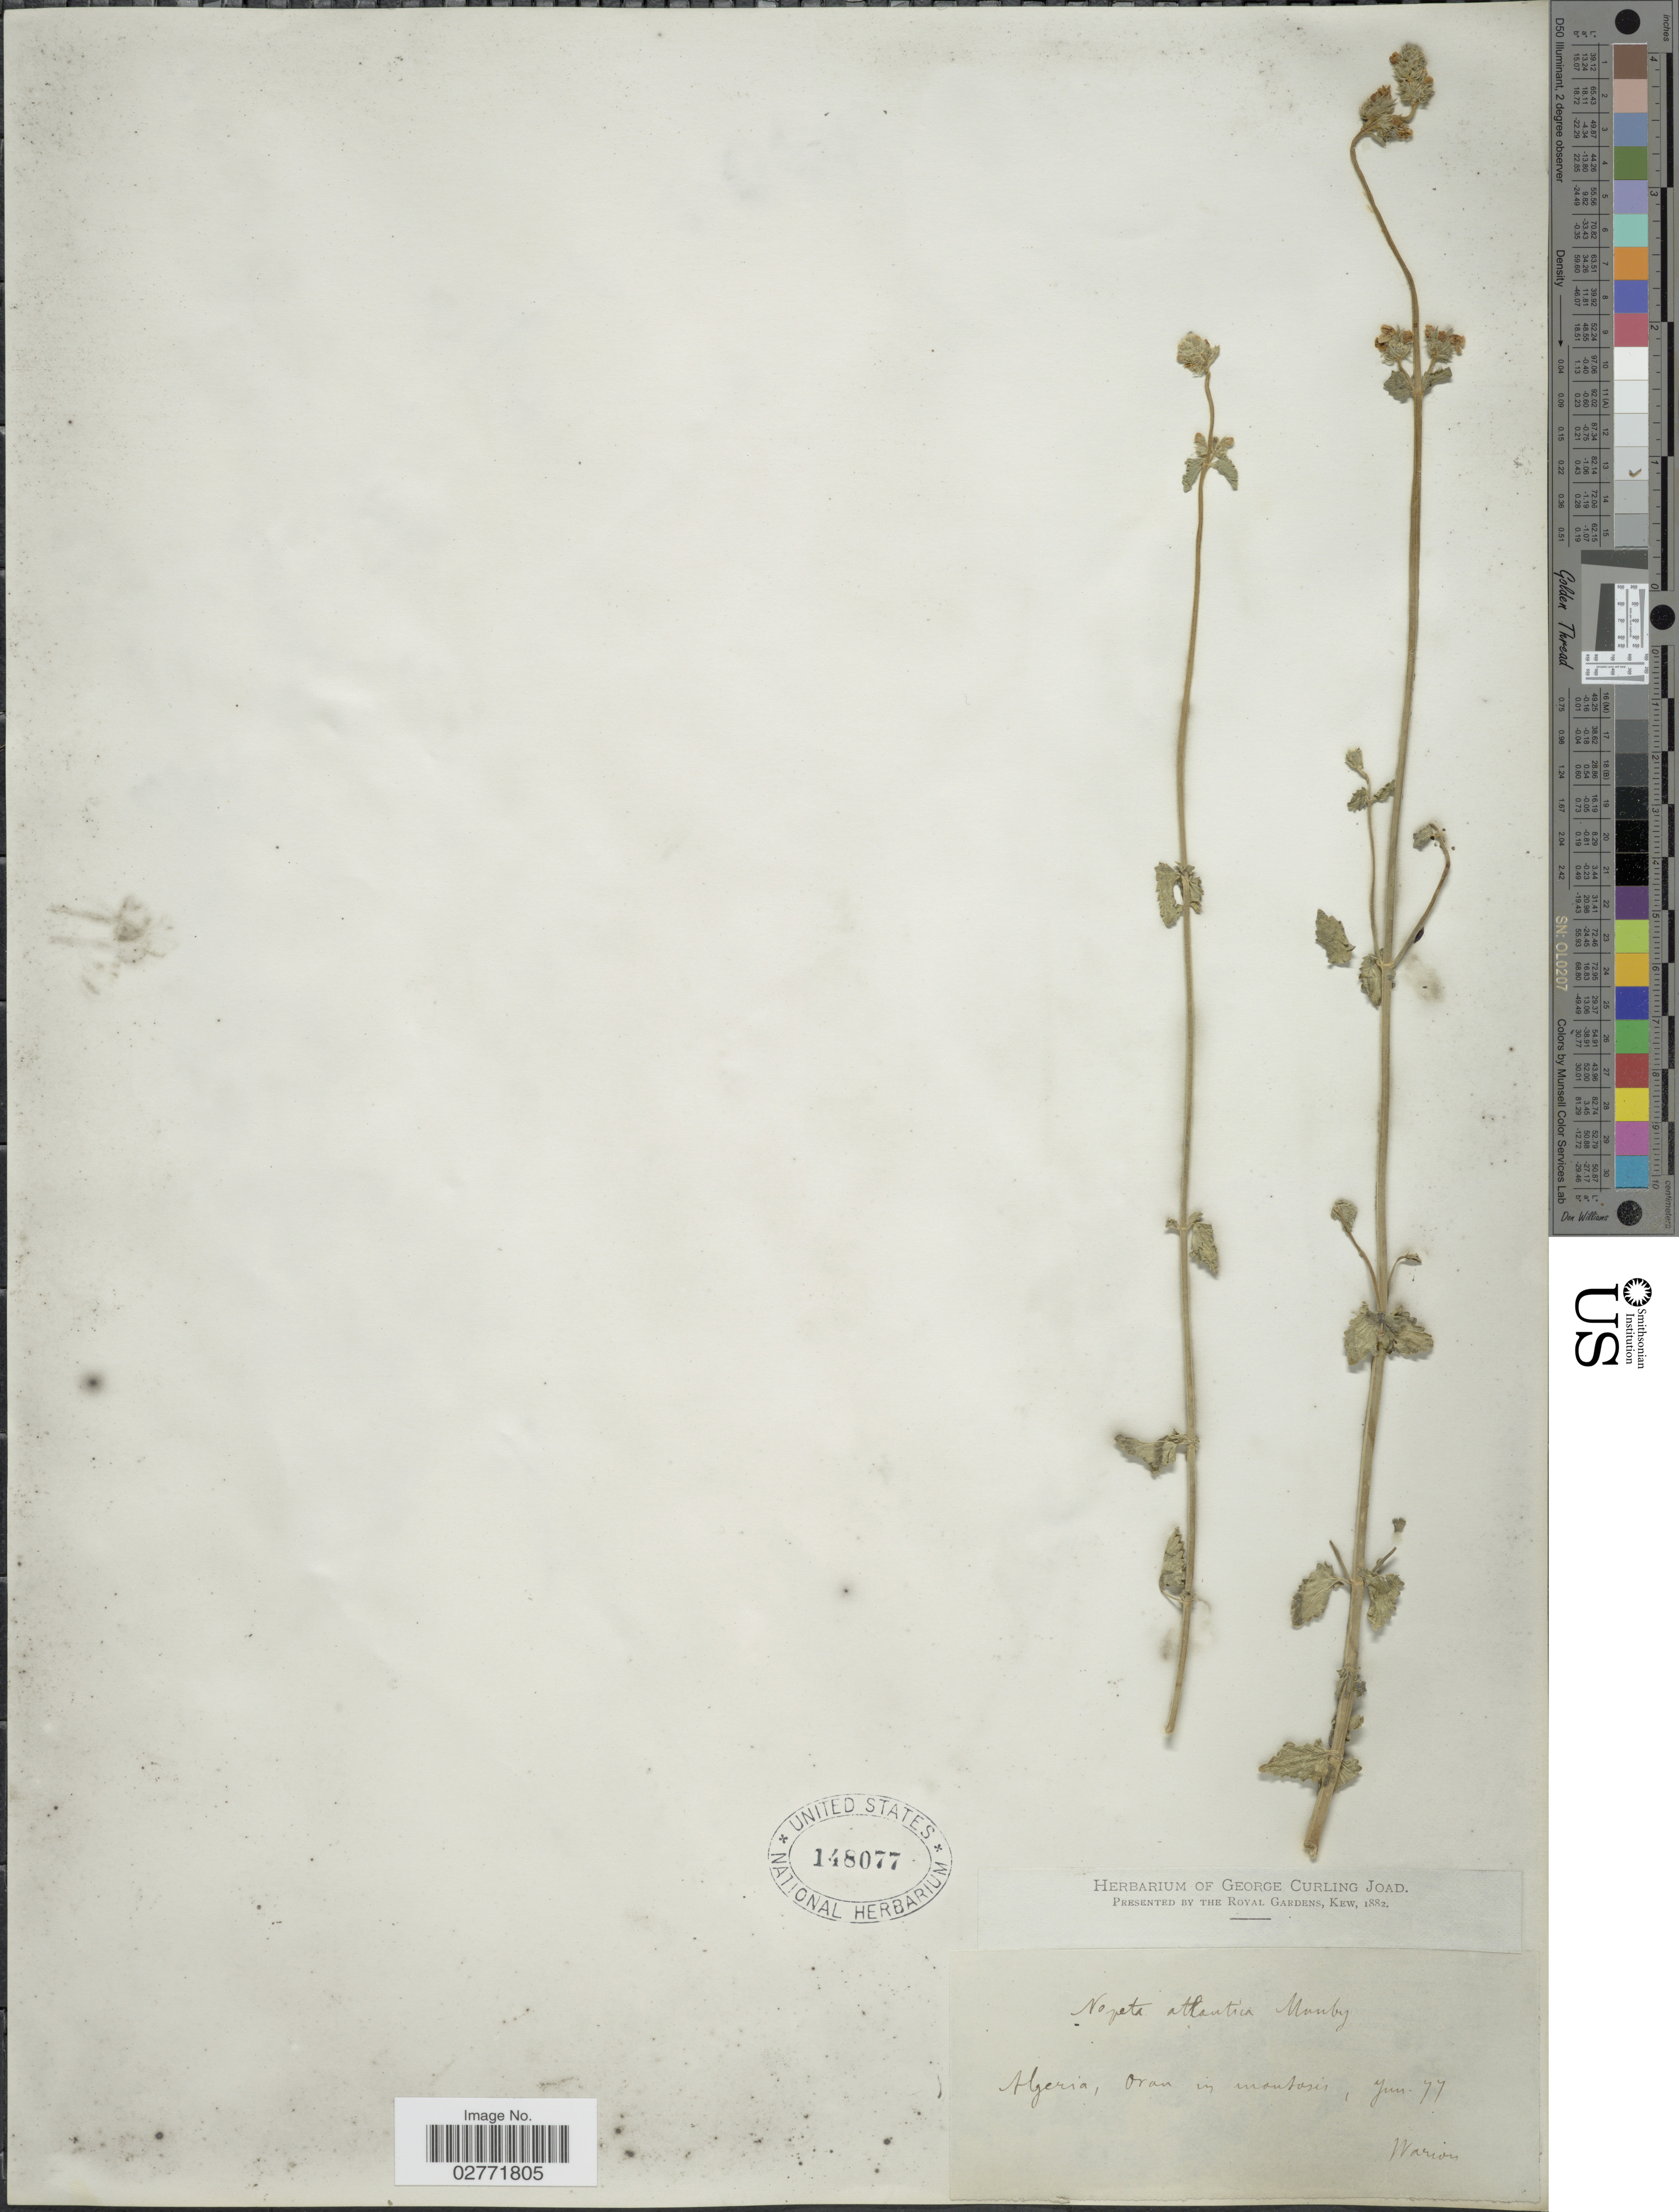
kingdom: Plantae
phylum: Tracheophyta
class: Magnoliopsida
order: Lamiales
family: Lamiaceae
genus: Nepeta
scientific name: Nepeta atlantica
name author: Ball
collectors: A. Warion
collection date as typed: Transcribed d/m/y: /6/77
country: Algeria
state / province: Oran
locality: Oran in montosis.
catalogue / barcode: US 148077